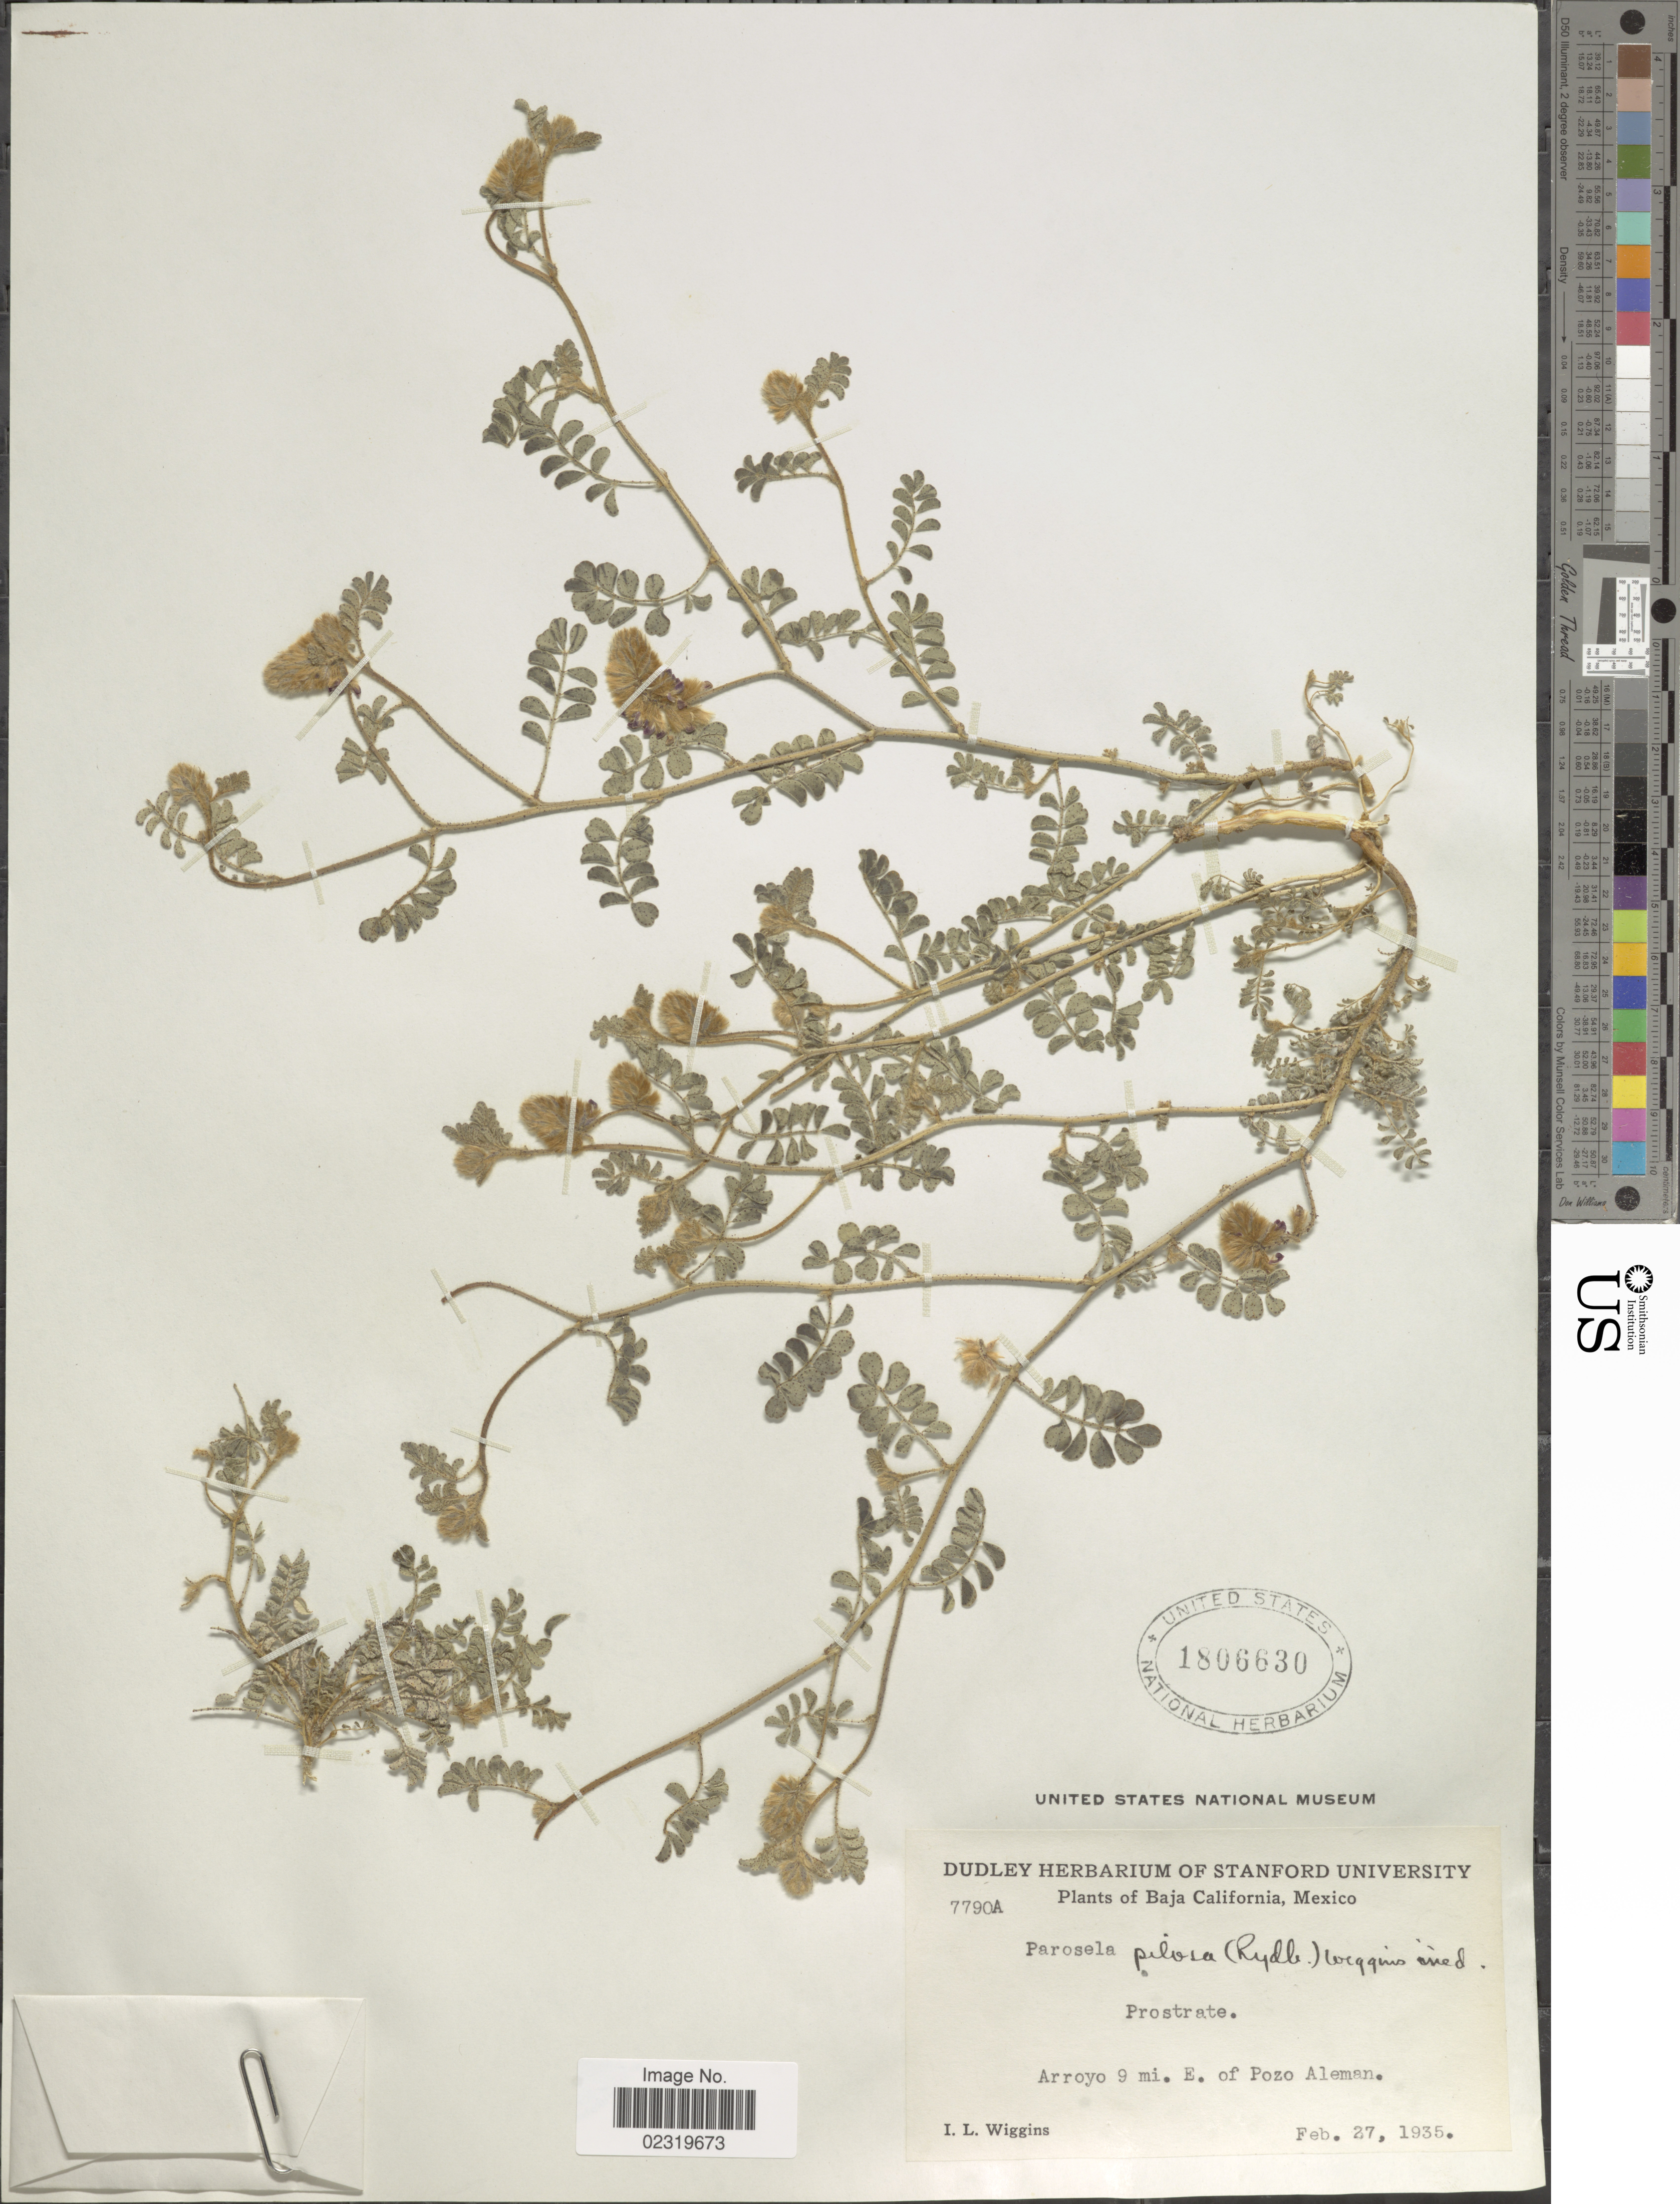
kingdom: Plantae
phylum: Tracheophyta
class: Magnoliopsida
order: Fabales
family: Fabaceae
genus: Dalea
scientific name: Dalea mollis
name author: Benth.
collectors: I. L. Wiggins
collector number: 7790A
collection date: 1935-02-27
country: Mexico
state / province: Baja California Norte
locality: Arroyo 9 mi E. of Pozo Aleman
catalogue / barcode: US 1806630